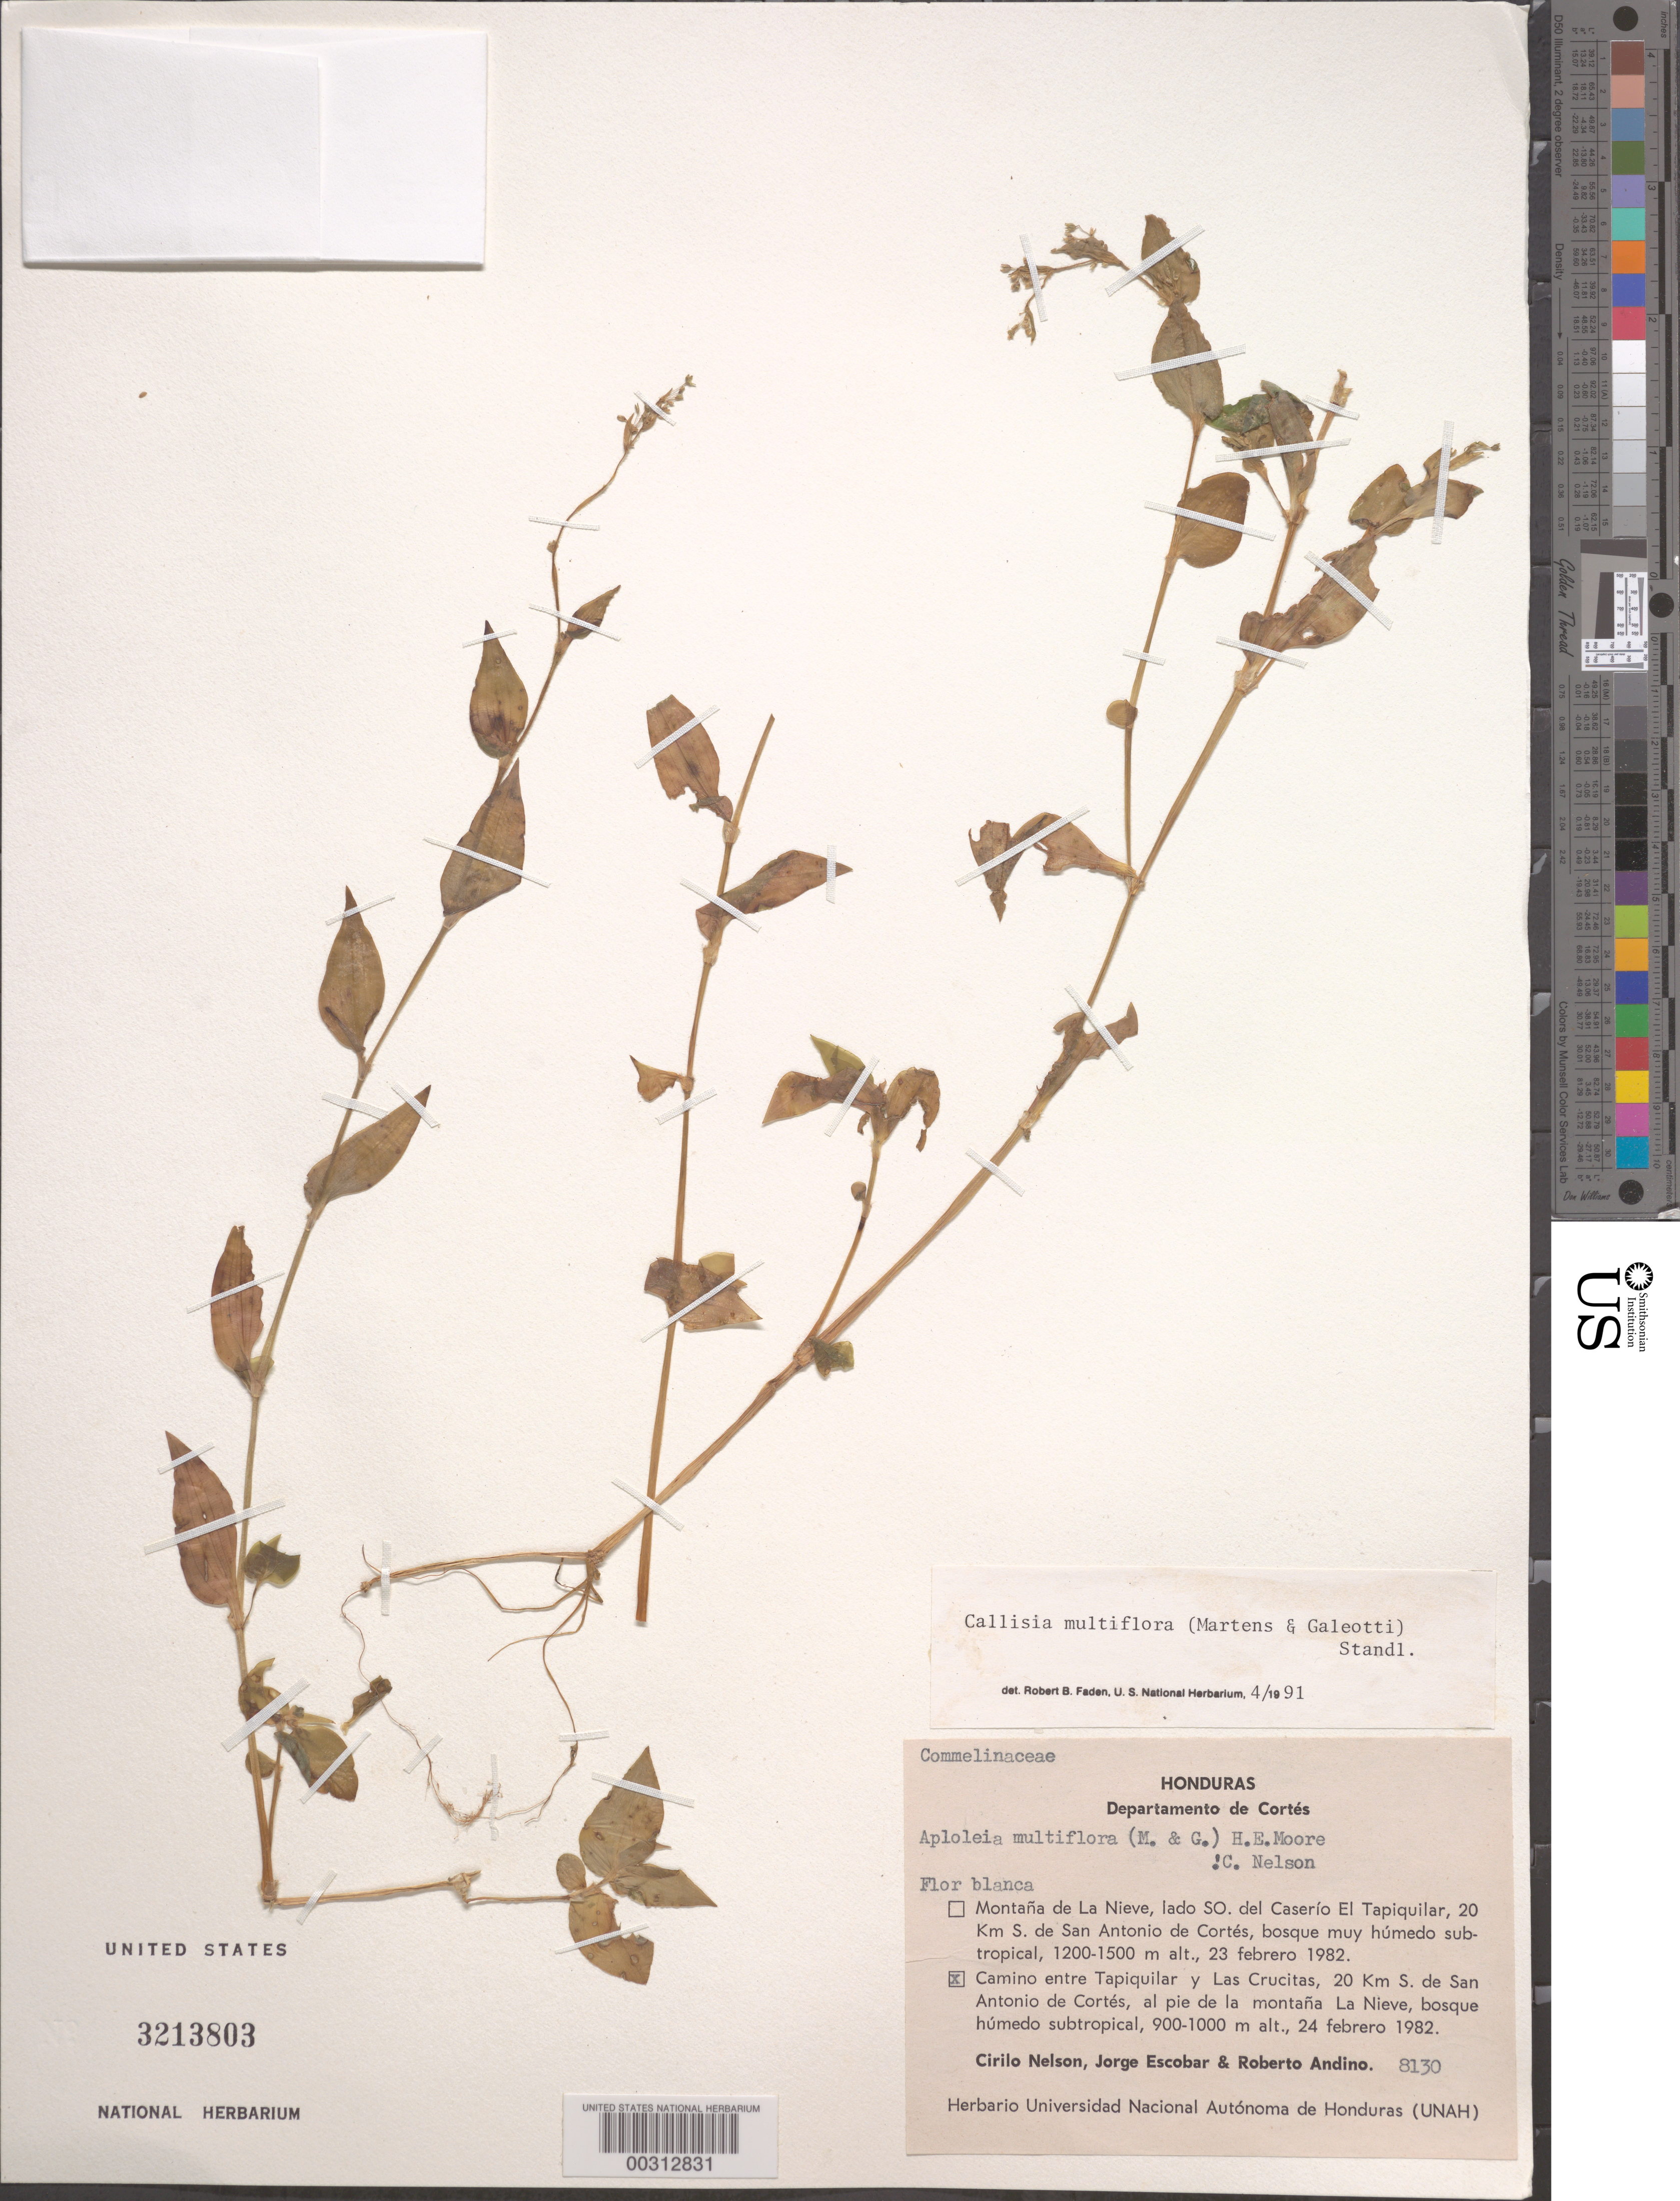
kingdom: Plantae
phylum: Tracheophyta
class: Liliopsida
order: Commelinales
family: Commelinaceae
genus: Callisia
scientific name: Callisia multiflora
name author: (M. Martens & Galeotti) Standl.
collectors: C. H. Nelson, J. Escobar & R. Andino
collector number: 8130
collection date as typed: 23 Feb 1982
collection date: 1982-02-23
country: Honduras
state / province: Cortés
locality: San Antonio de Cortés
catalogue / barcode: US 3213803